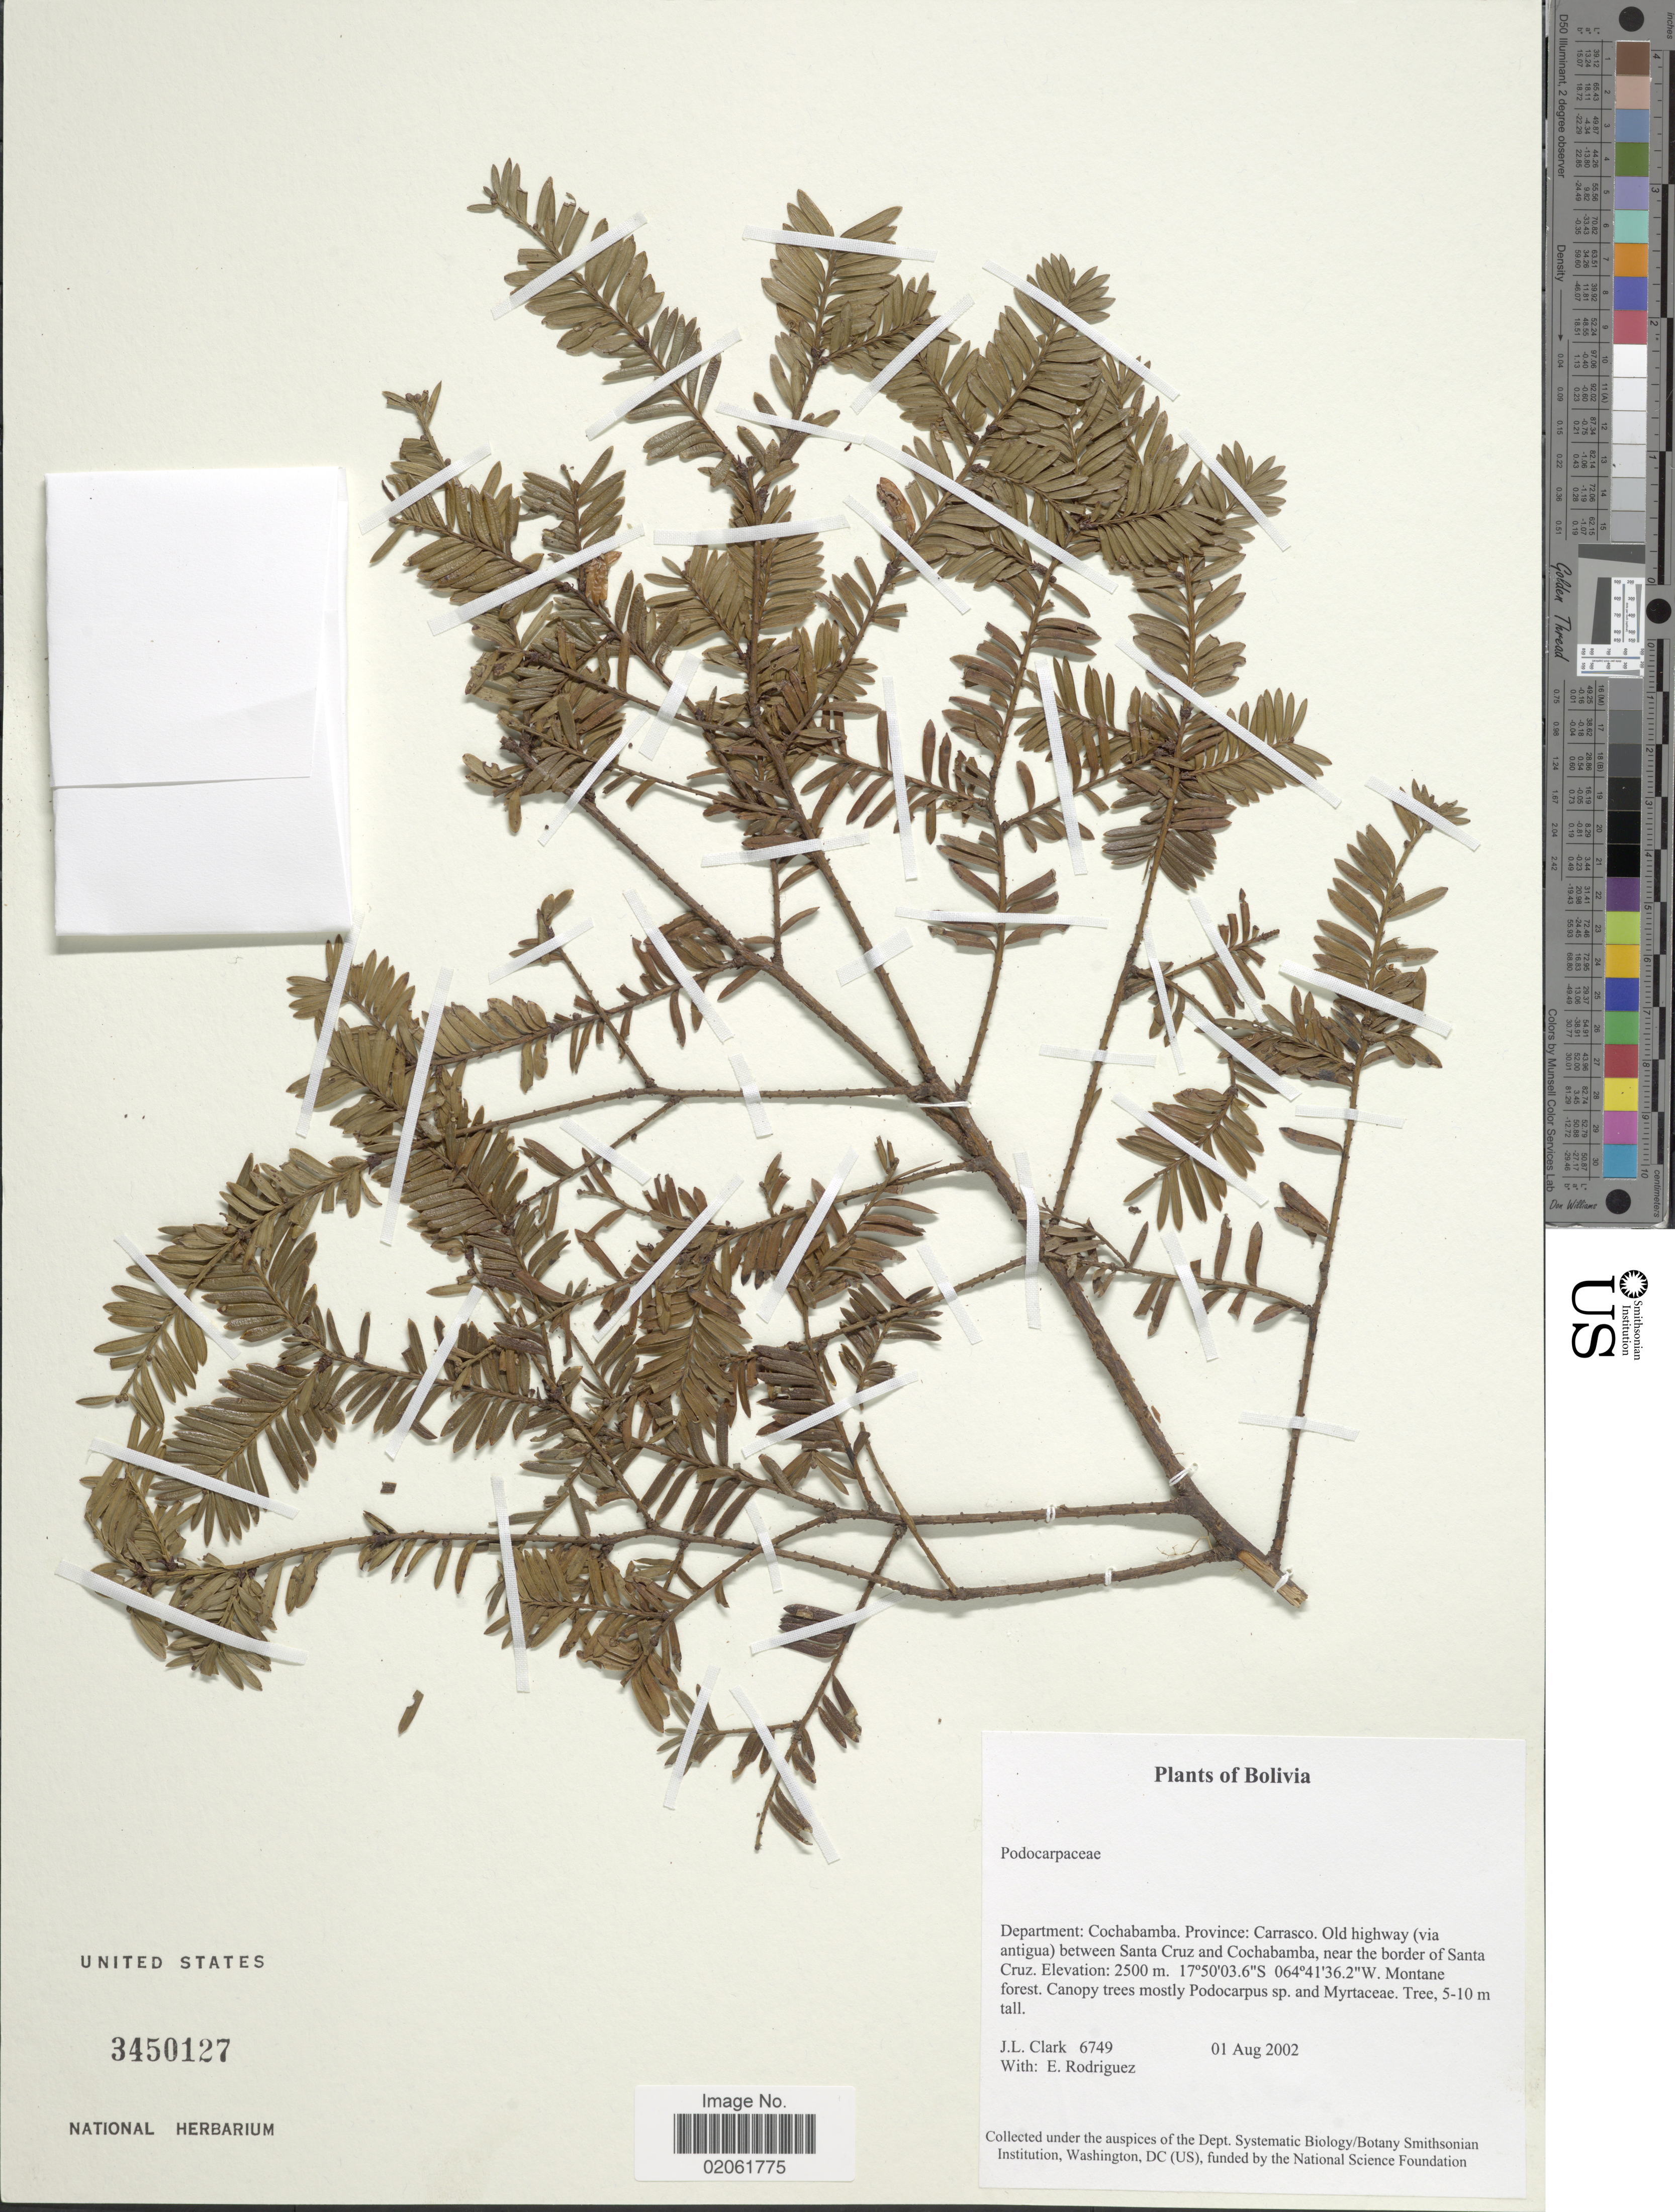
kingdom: Plantae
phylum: Tracheophyta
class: Pinopsida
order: Pinales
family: Podocarpaceae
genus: Podocarpus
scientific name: Podocarpus sp.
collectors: J. L. Clark & E. Rodriguez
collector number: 6749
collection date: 2002-08-01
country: Bolivia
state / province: Cochabamba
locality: Province: Carrasco. Old highway (via antigua) between Santa Cruz and Cochabamba, near the border of Santa Cruz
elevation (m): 2500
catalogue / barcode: US 3450127